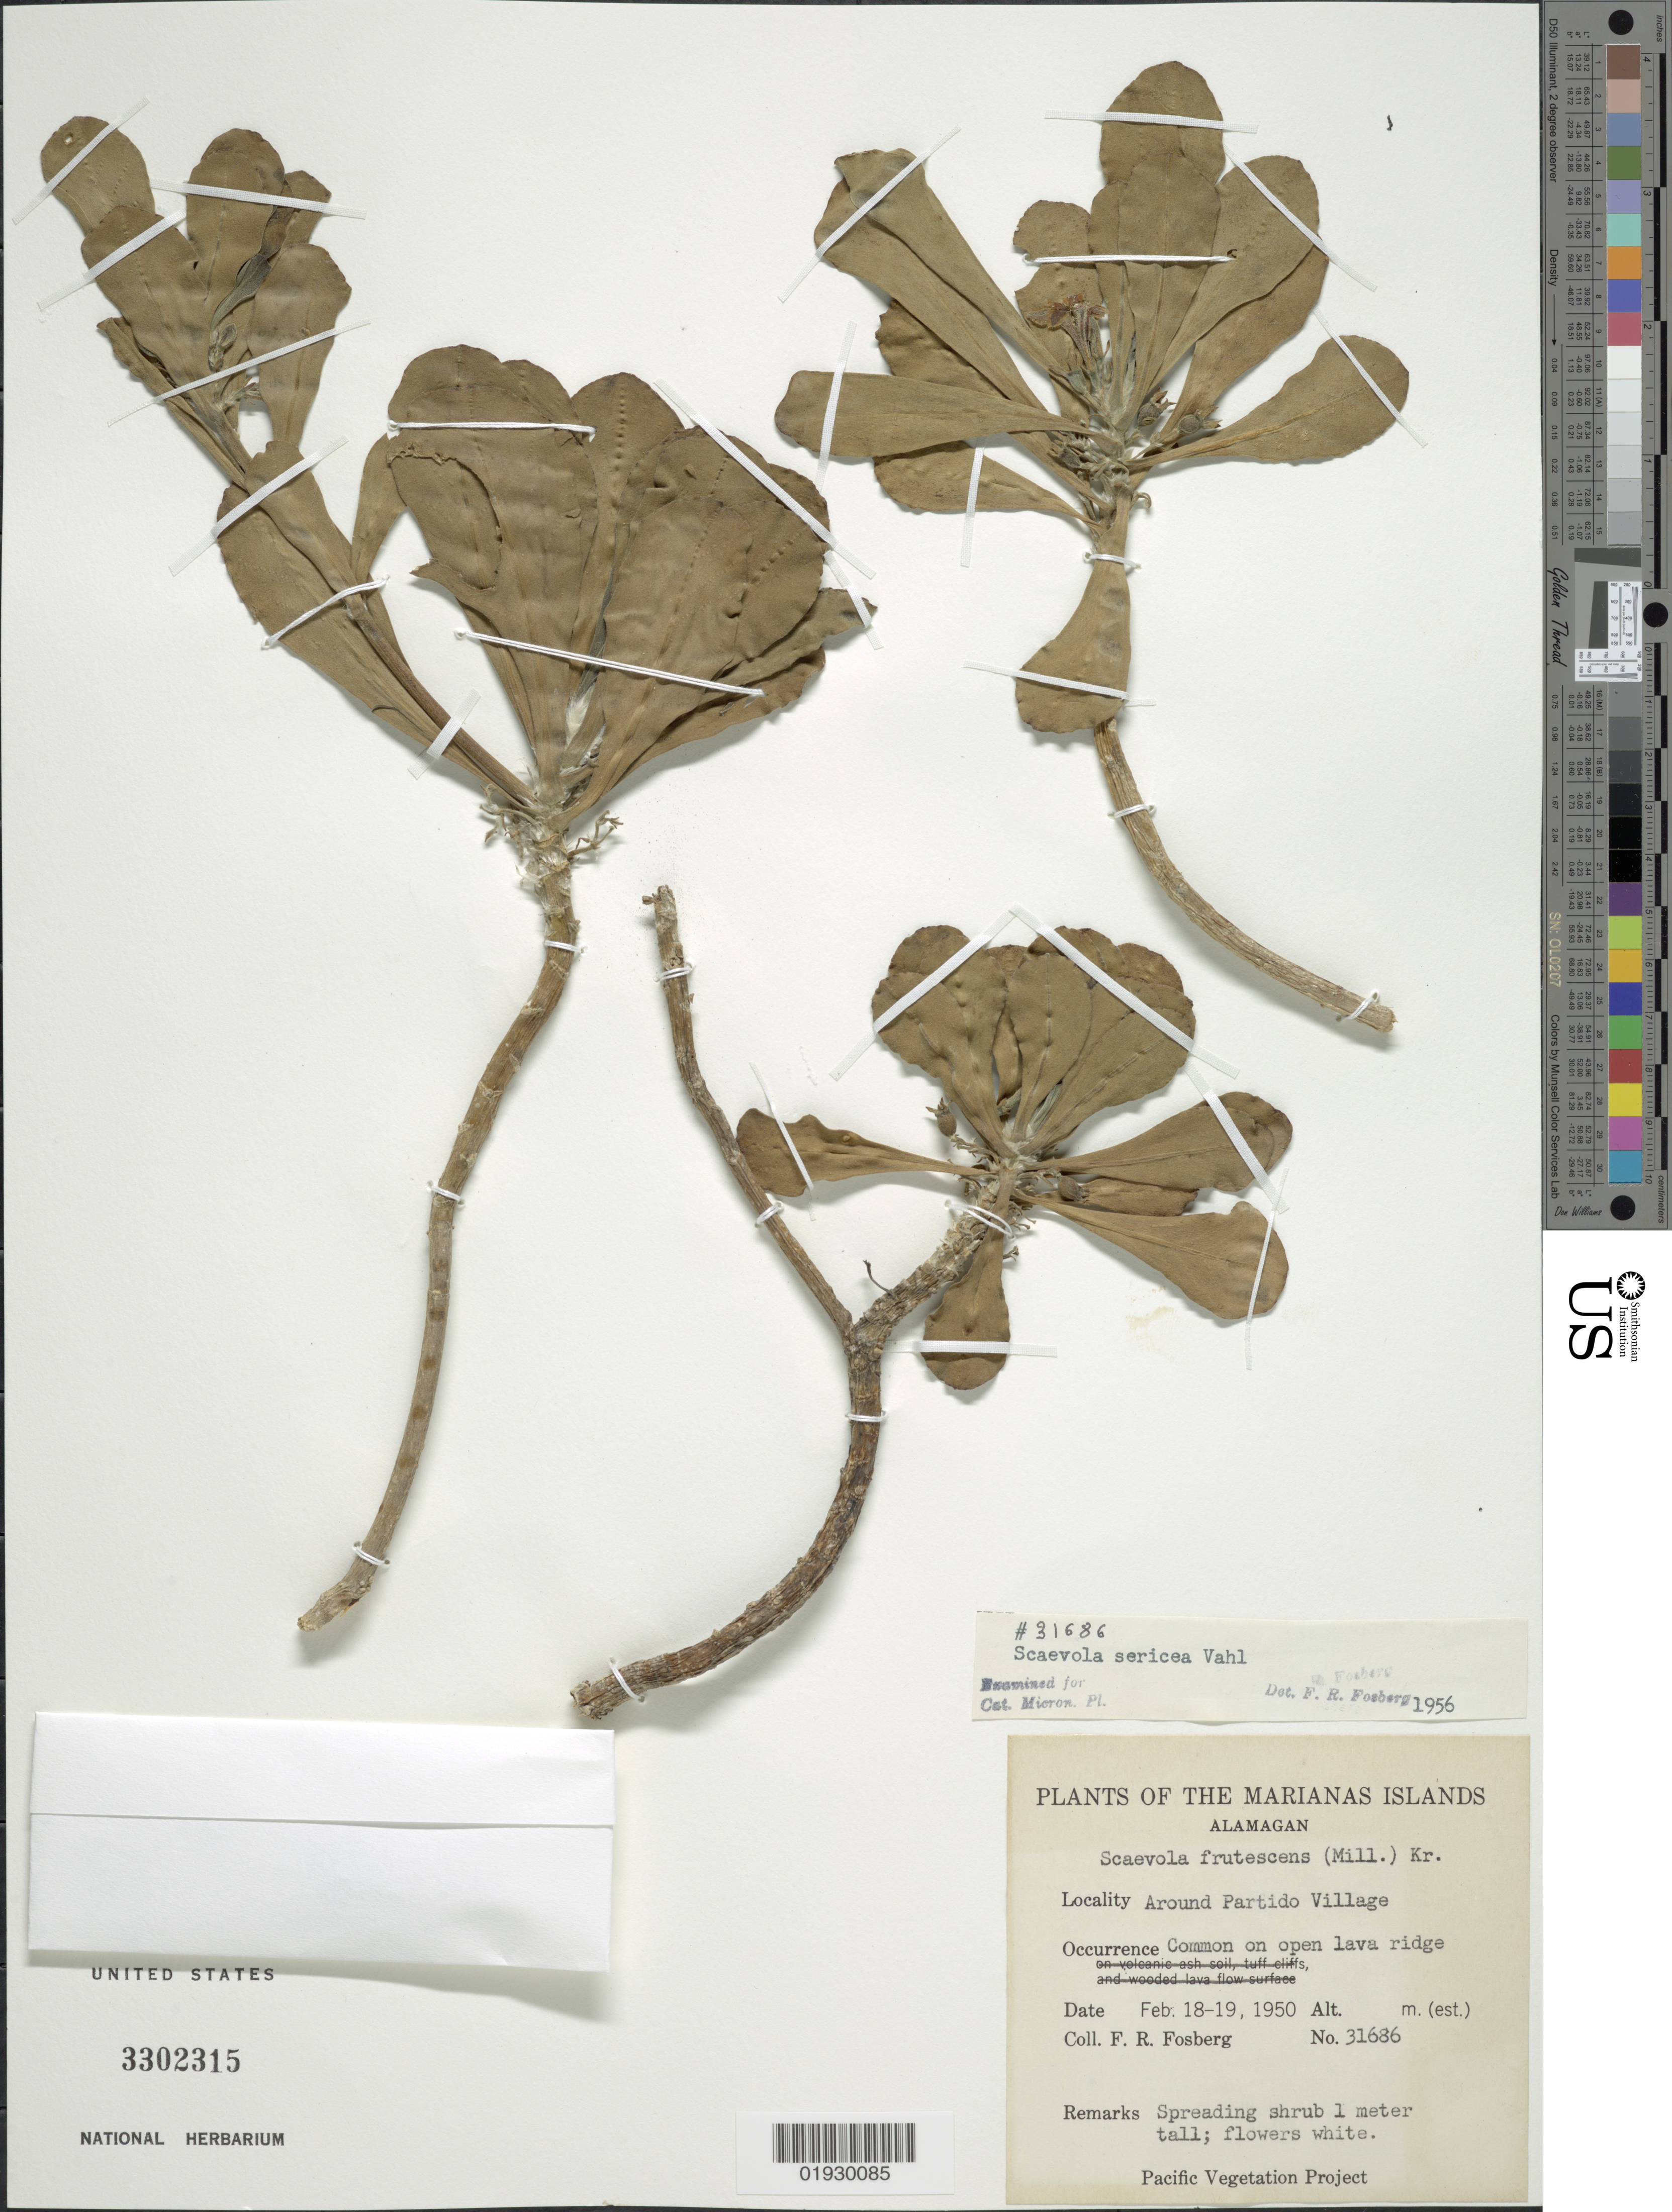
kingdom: Plantae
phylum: Tracheophyta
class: Magnoliopsida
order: Asterales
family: Goodeniaceae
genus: Scaevola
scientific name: Scaevola sericea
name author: Vahl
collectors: F. R. Fosberg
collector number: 31686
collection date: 1950-02-18/1950-02-19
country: Northern Mariana Islands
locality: Marianas Islands, Alamagan, Around Partido Village.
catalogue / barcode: US 3302315